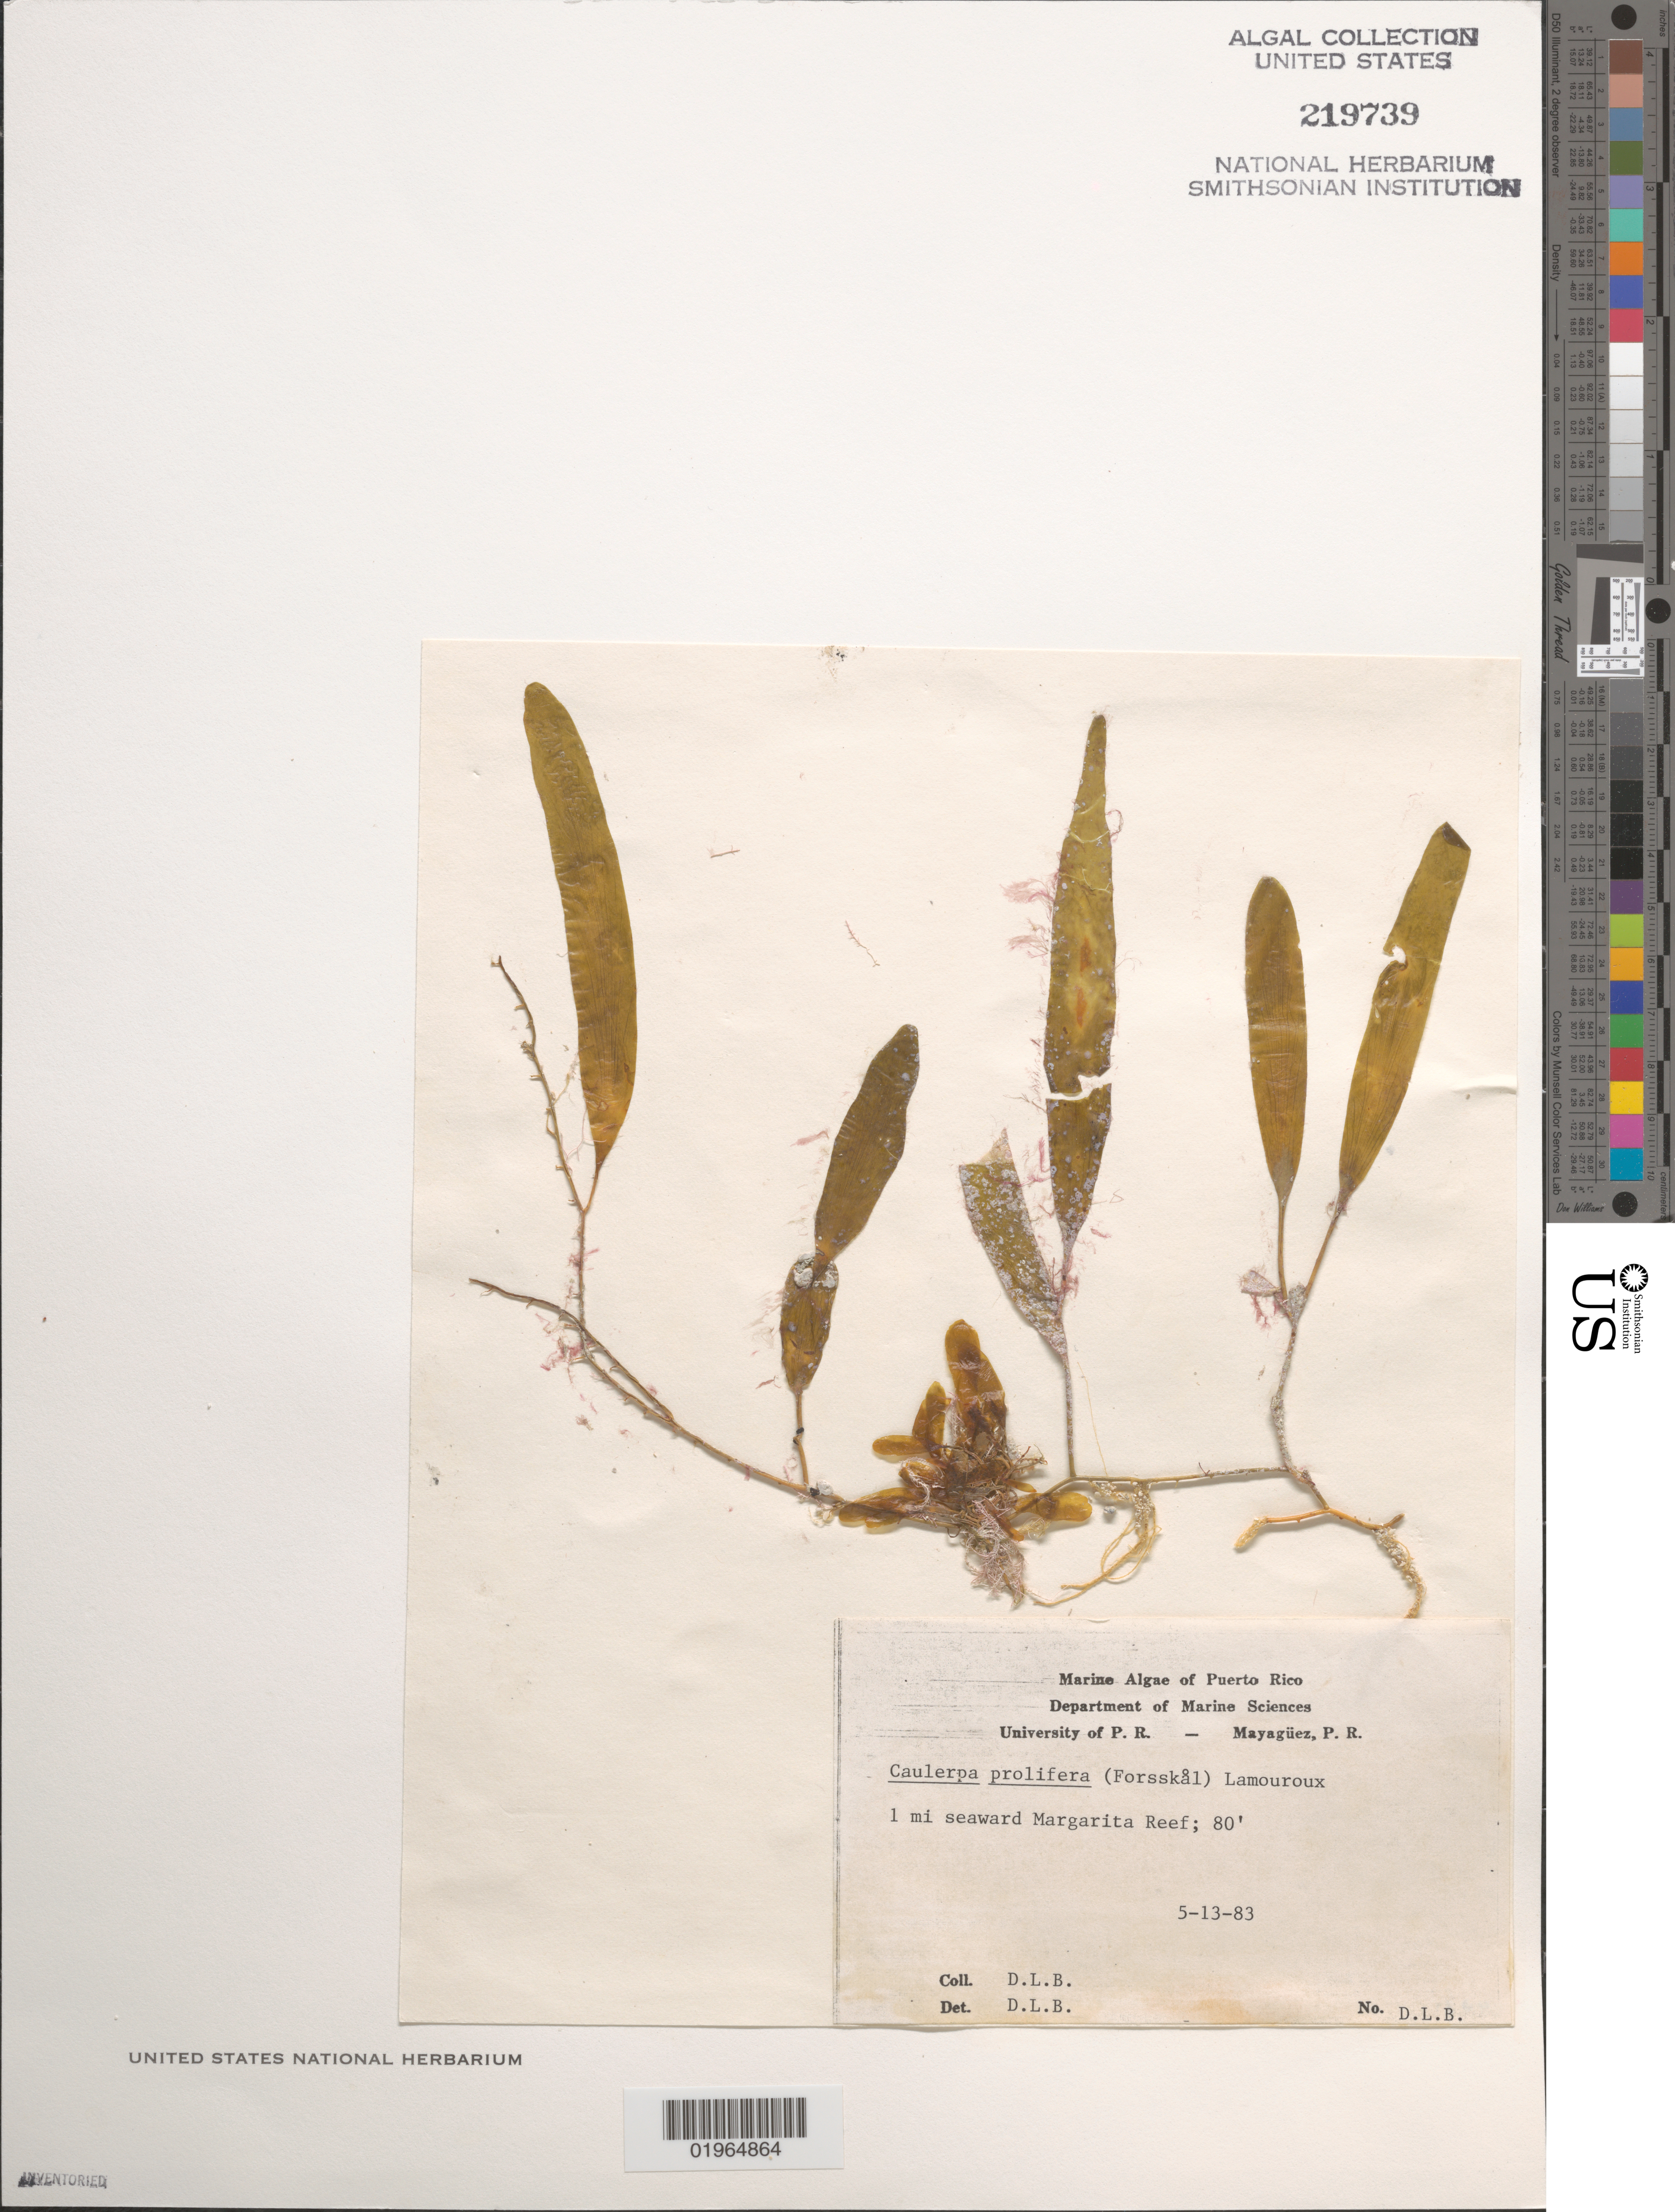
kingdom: Plantae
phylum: Chlorophyta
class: Ulvophyceae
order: Bryopsidales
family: Caulerpaceae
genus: Caulerpa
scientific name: Caulerpa prolifera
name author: (Forssk.) J.V.Lamouroux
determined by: Ballantine, D. L.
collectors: D.L. Ballantine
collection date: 1983-05-13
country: Puerto Rico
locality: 1 mi seaward Margarita Reef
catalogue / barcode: US 219739